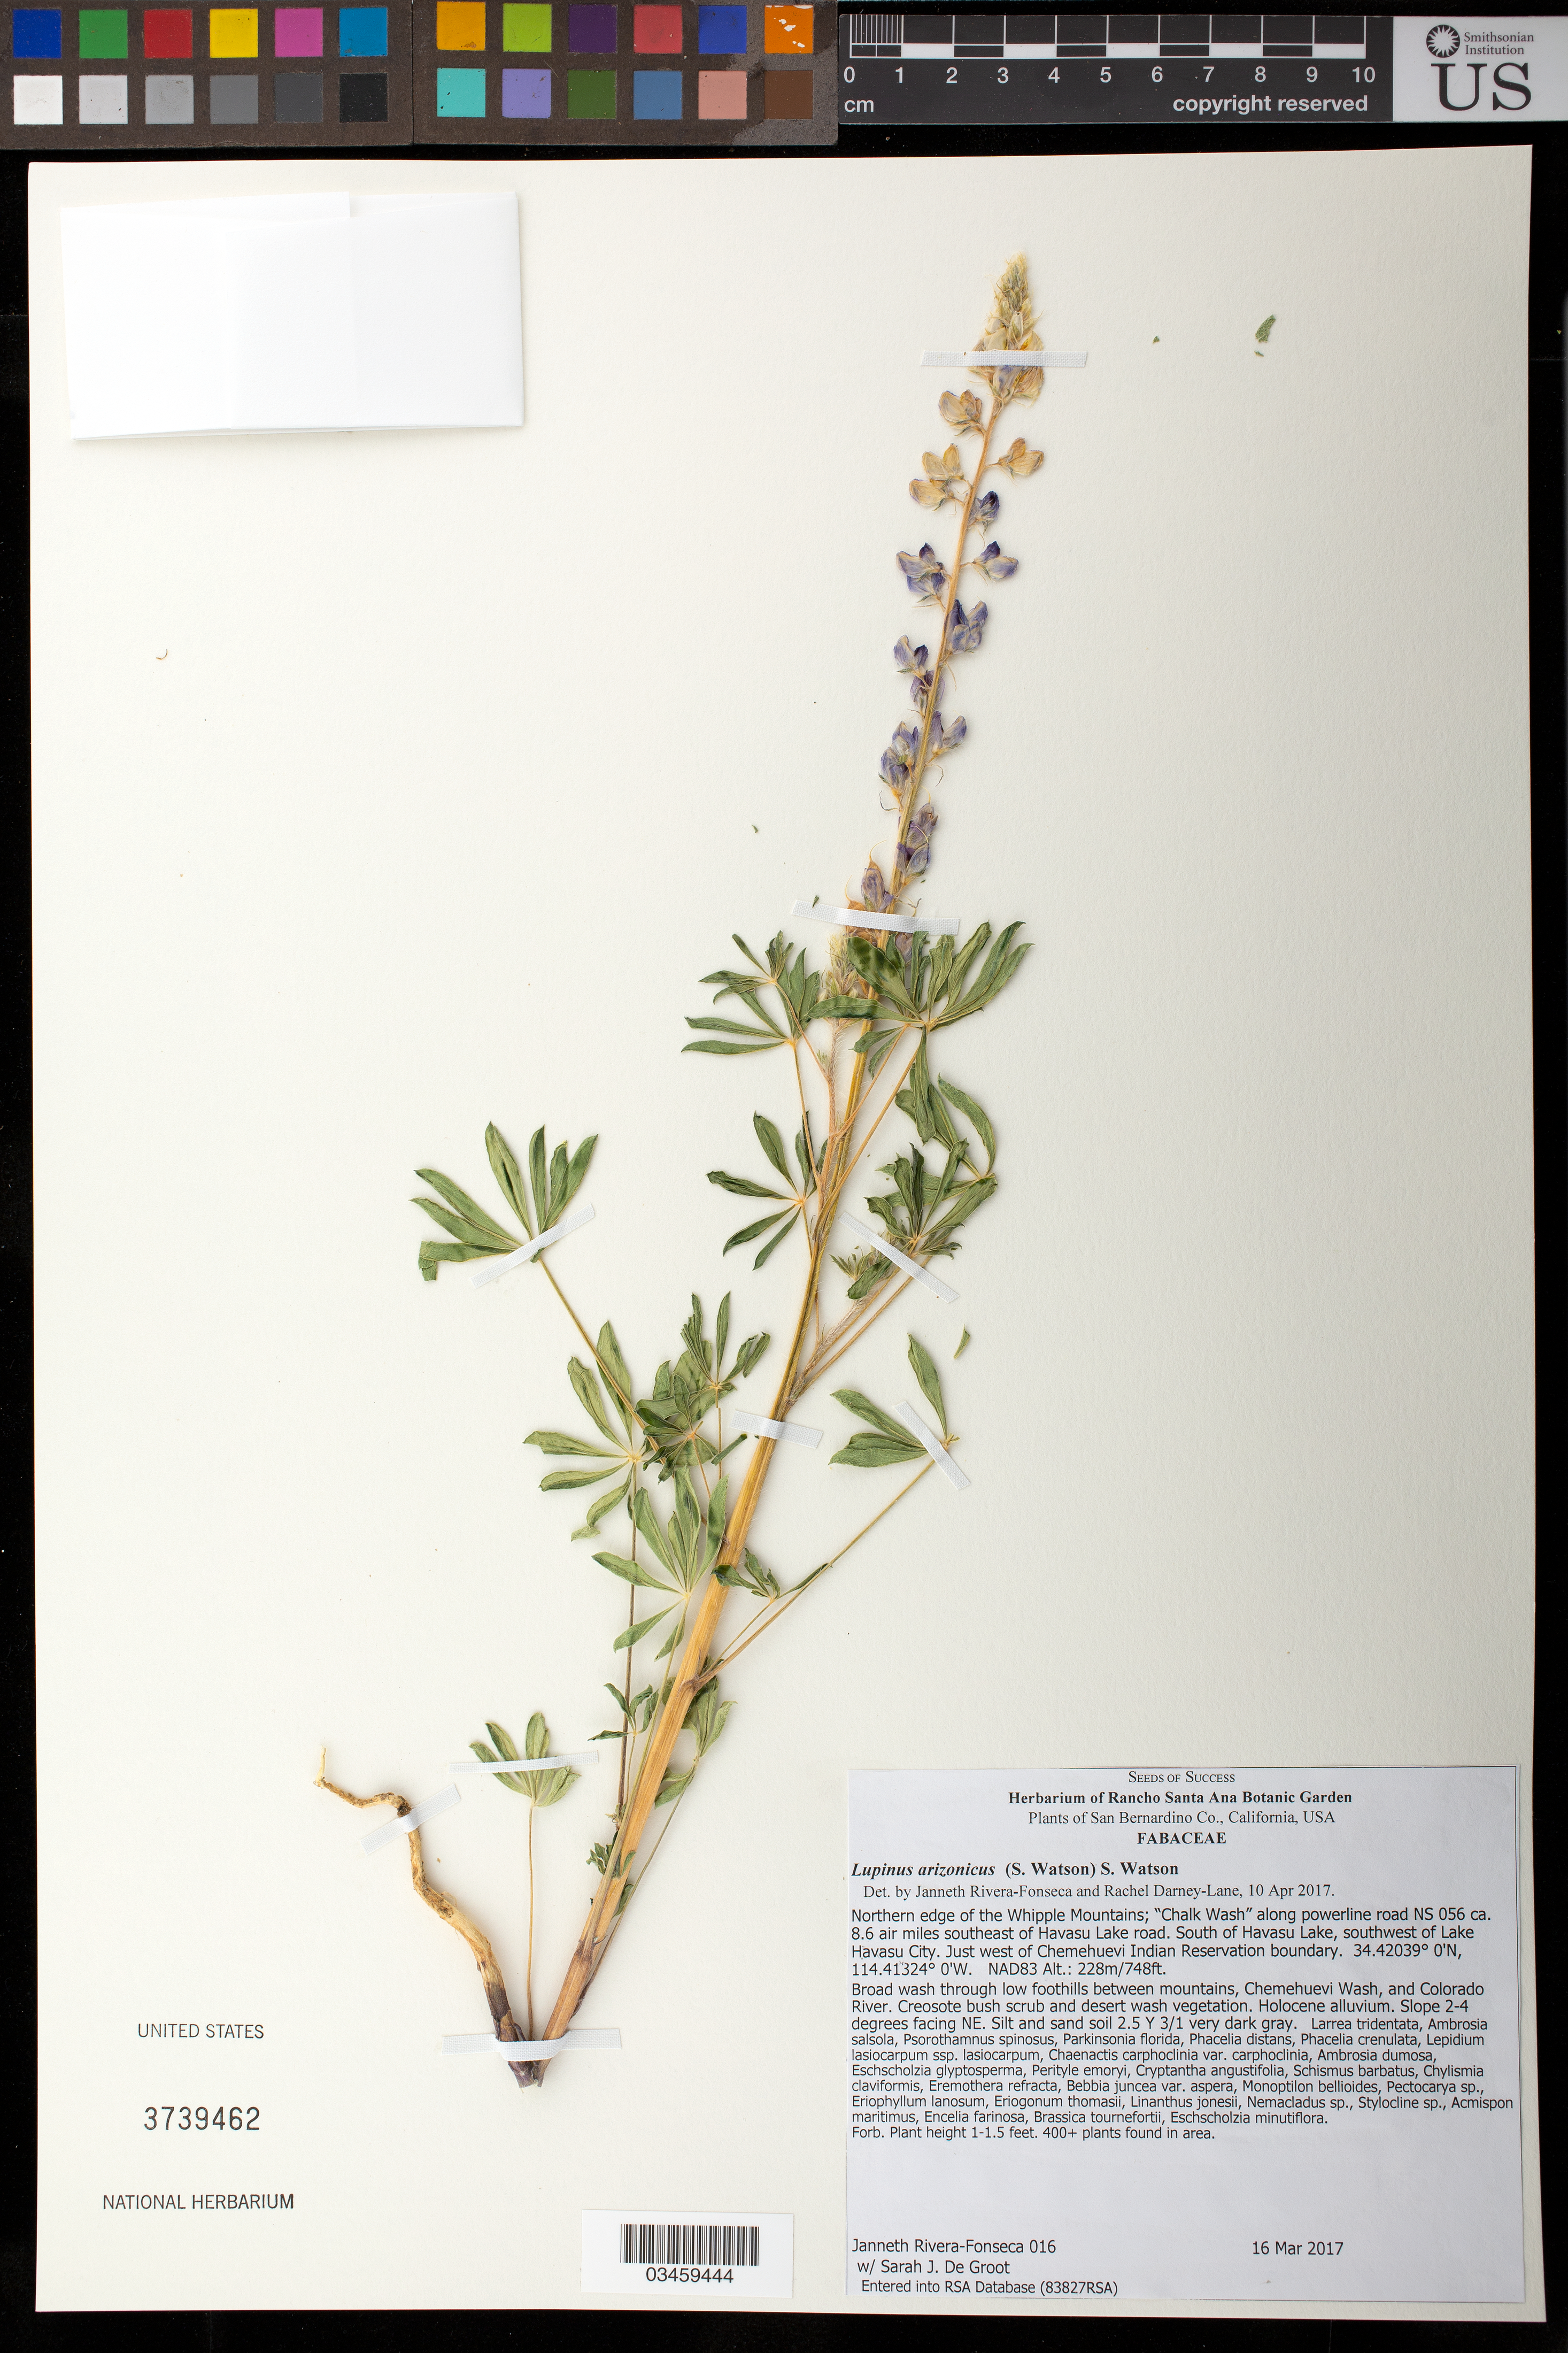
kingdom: Plantae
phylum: Tracheophyta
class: Magnoliopsida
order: Fabales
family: Fabaceae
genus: Lupinus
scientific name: Lupinus arizonicus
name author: (S. Watson) S. Watson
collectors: J. Rivera-Fonseca & S. De Groot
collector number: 016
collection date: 2017-03-16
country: United States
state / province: California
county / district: San Bernardino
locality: Northern edge of Whipple Mts, 8.6 air mi. SE of Havasu Lake Road, SW of Lake Havasu City, W of Chemehuevi Indian Reservation boundary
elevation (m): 228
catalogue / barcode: US 3739462